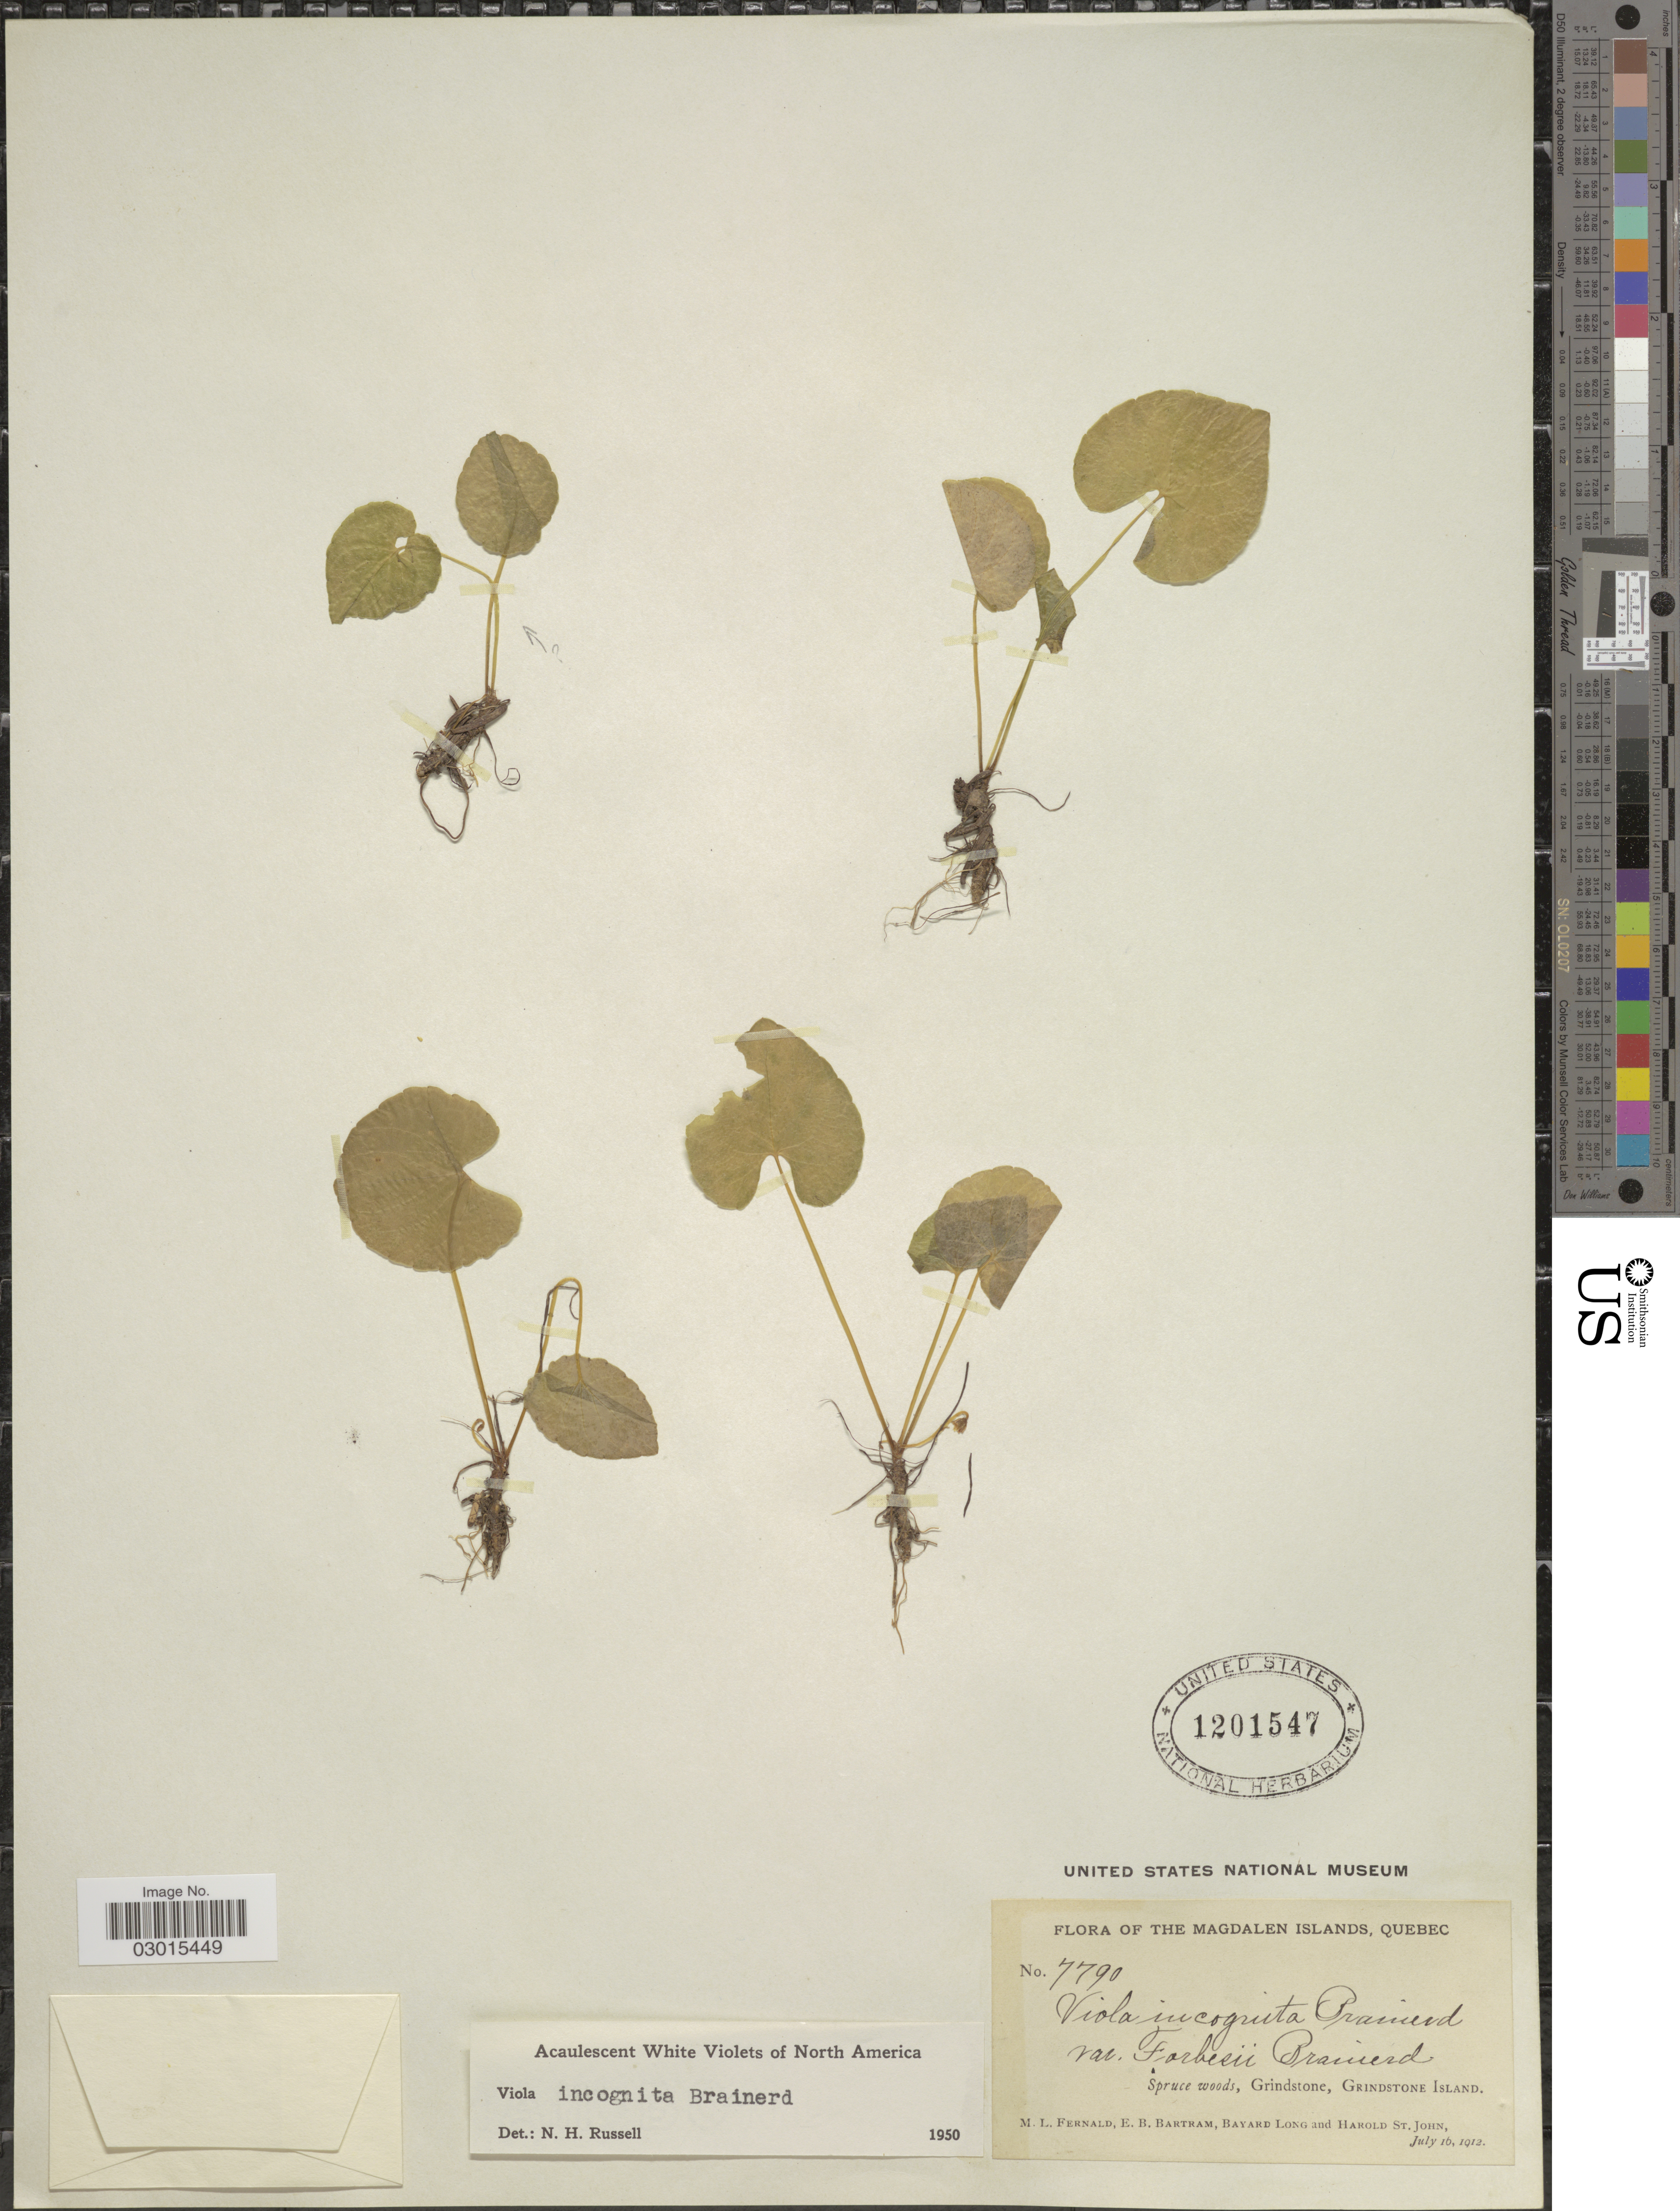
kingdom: Plantae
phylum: Tracheophyta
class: Magnoliopsida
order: Malpighiales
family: Violaceae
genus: Viola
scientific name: Viola incognita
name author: Brainerd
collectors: M. L. Fernald, E. B. Bartram, B. Long & H. St. John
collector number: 7790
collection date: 1912-07-16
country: Canada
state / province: Quebec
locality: The Magdalen Islands. Grindstone, Grindstone Island.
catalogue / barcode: US 1201547